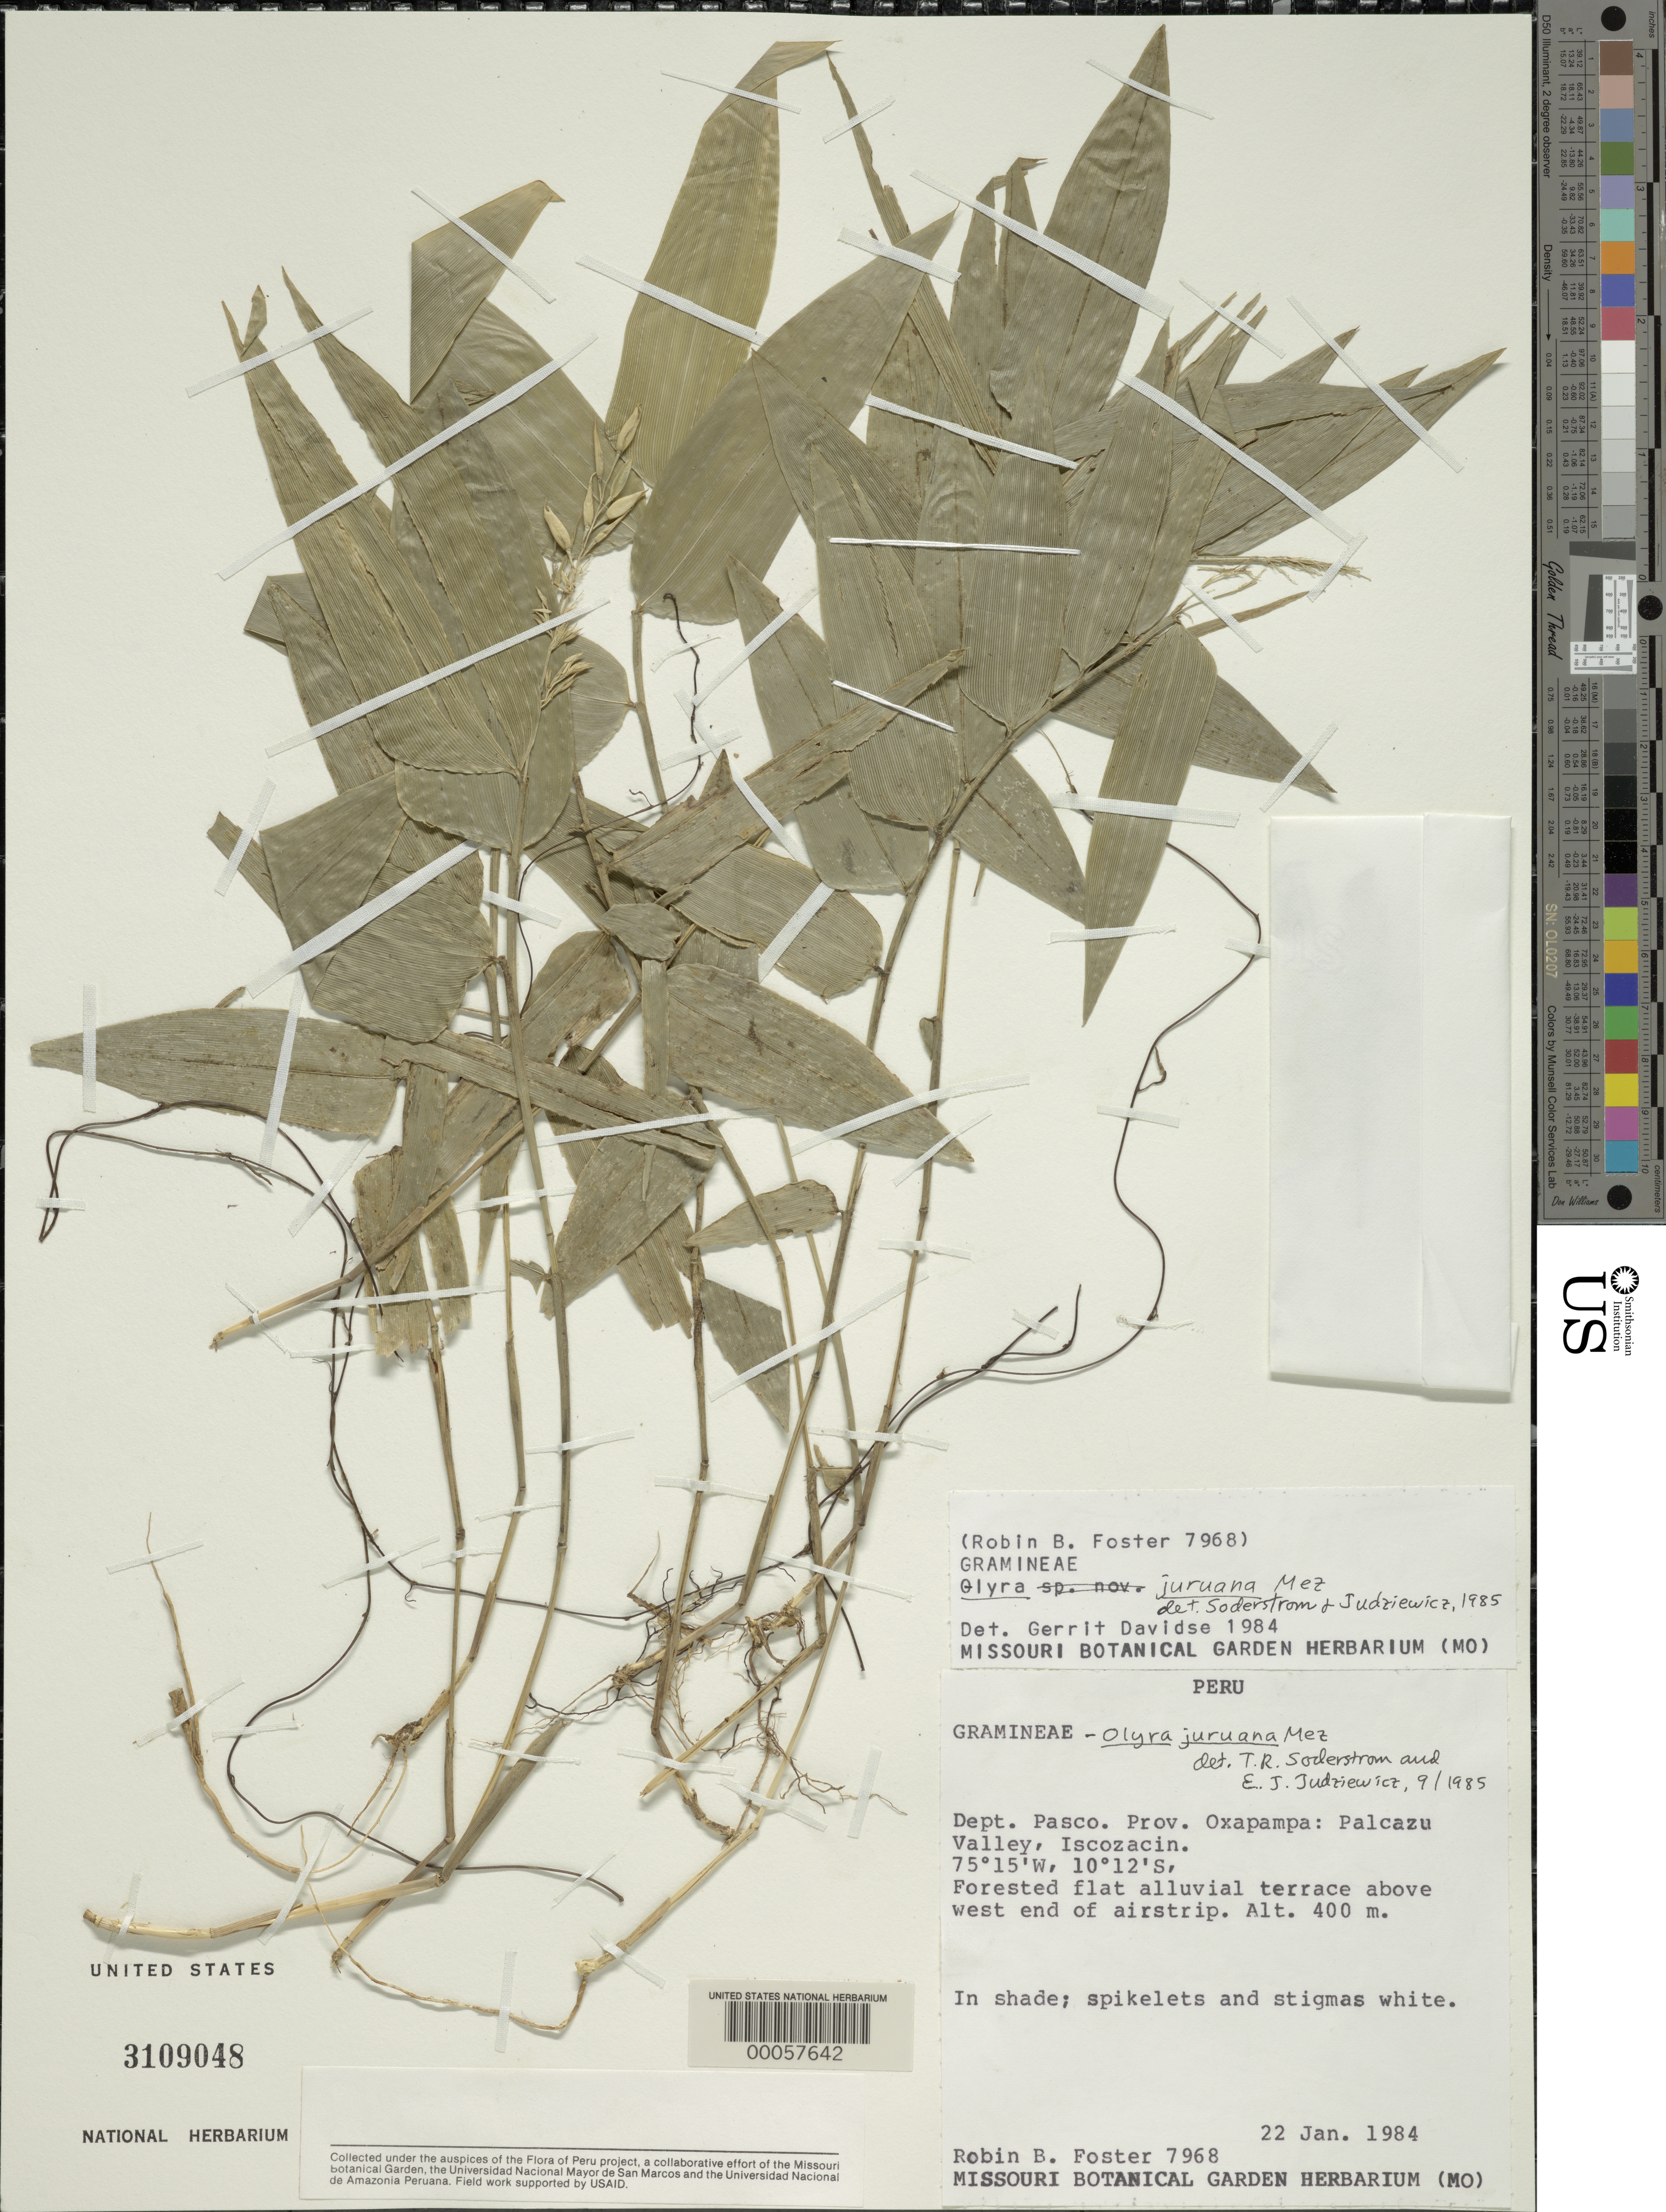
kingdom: Plantae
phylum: Tracheophyta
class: Liliopsida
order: Poales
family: Poaceae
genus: Olyra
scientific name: Olyra juruana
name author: Mez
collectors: R. B. Foster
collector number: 7968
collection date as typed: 22 Jan 1984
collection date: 1984-01-22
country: Peru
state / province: Pasco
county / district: Oxapampa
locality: Palcazu valley, iscozacin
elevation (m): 400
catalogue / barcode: US 3109048